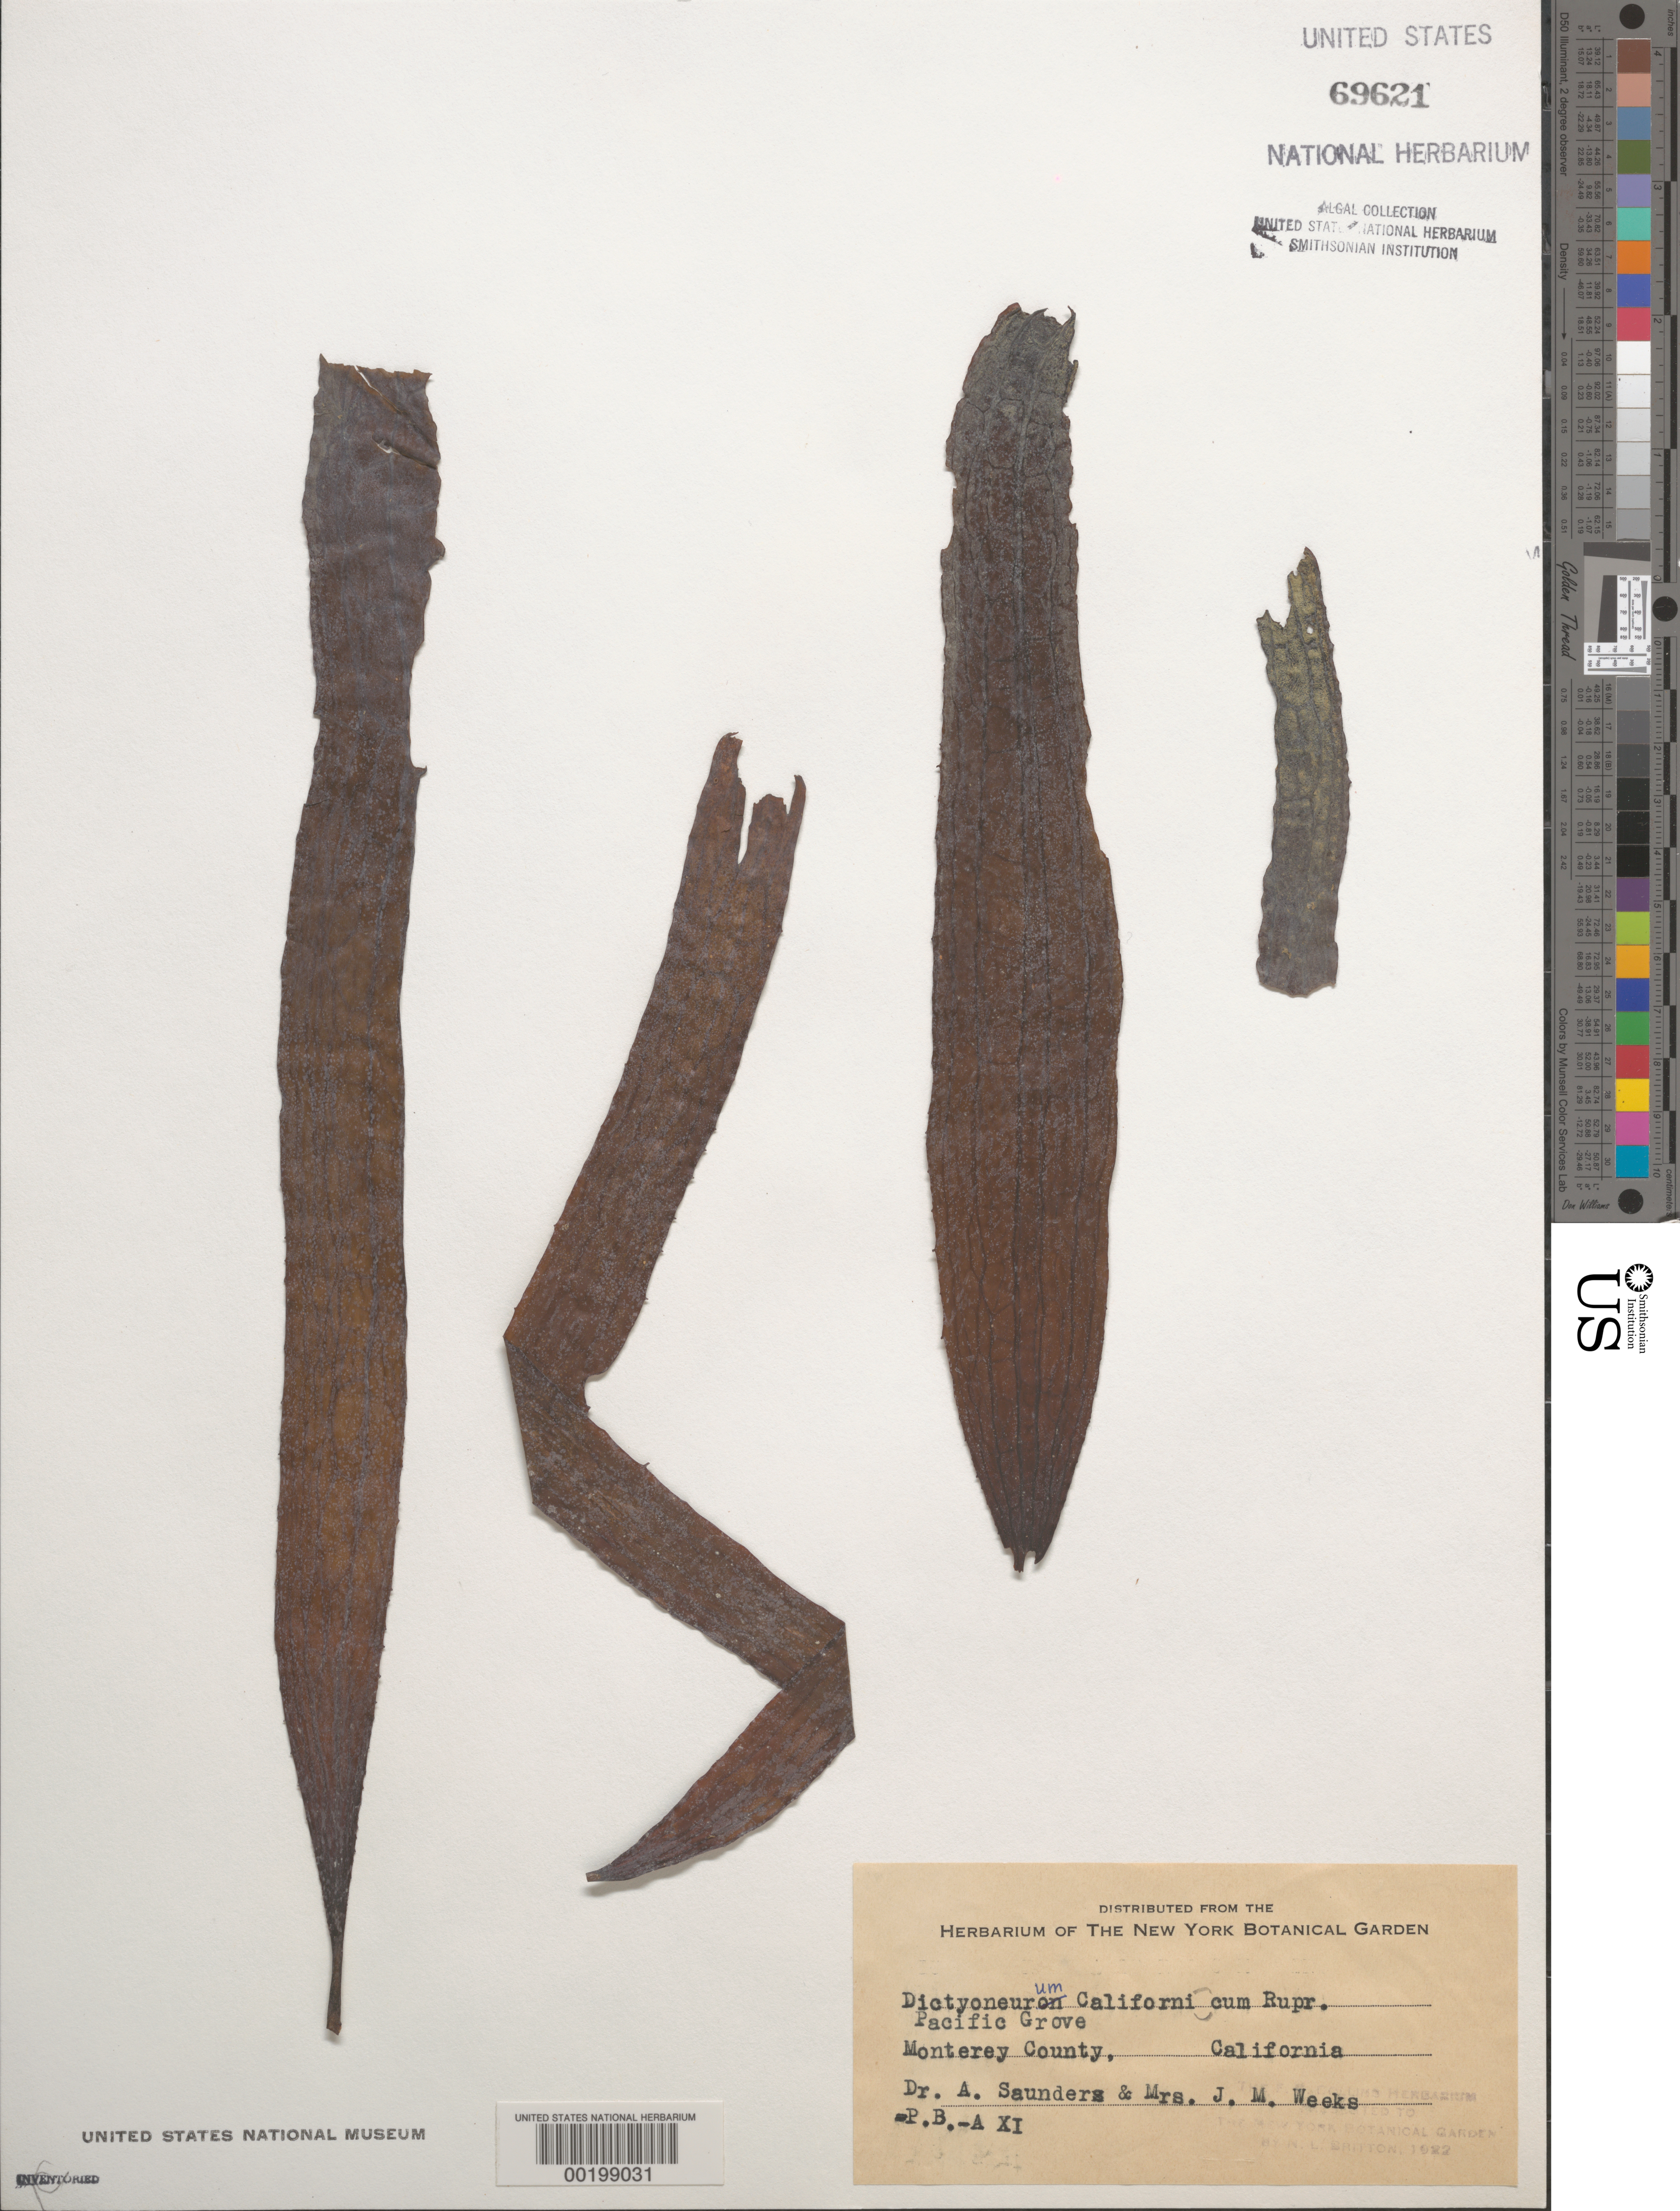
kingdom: Chromista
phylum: Ochrophyta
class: Phaeophyceae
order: Laminariales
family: Costariaceae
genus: Dictyoneurum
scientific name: Dictyoneurum californicum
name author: Rupr.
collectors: D. Saunders & Mrs. J. Weeks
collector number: PB-A X1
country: United States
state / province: California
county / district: Monterey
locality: Pacific Grove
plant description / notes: Collins, Holden & Setchell, Phycotheca Boreali-Americana, as Dictyoneuron californicum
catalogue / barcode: US 69621